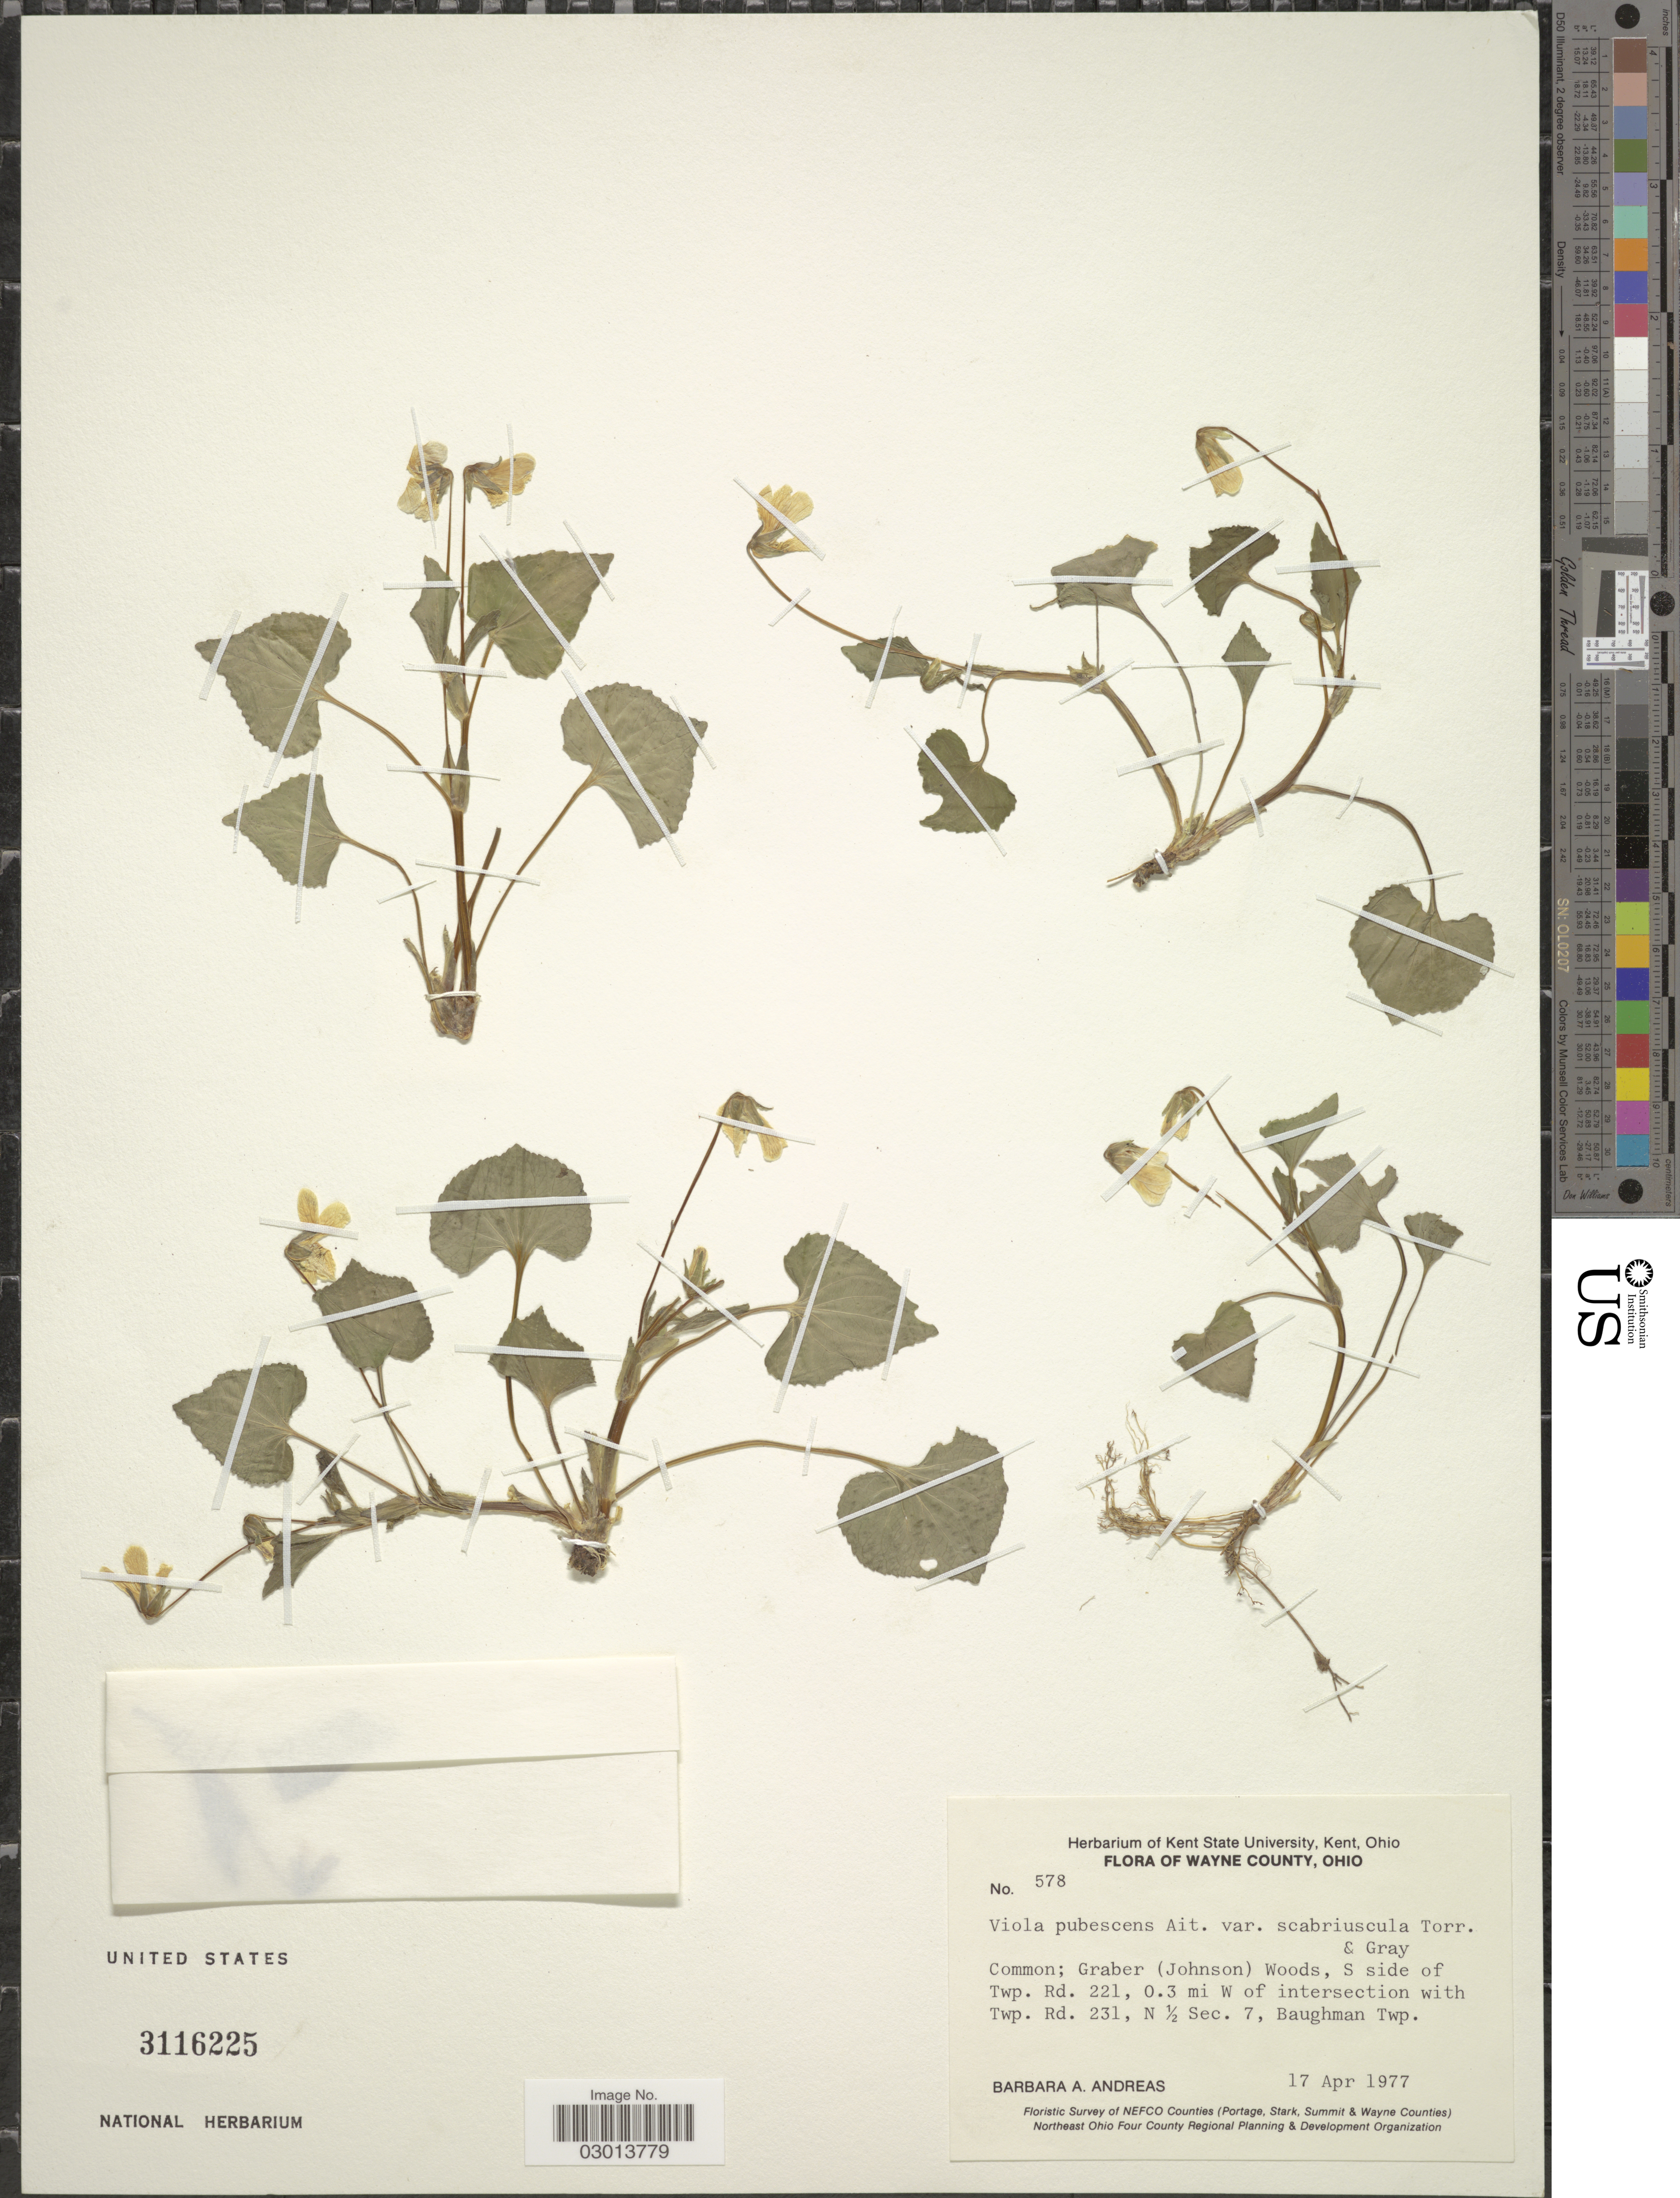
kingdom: Plantae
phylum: Tracheophyta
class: Magnoliopsida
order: Malpighiales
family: Violaceae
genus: Viola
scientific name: Viola pubescens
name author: Aiton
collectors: B. A. Andreas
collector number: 578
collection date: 1977-04-17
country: United States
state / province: Ohio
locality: Wayne County, Graber (Johnson) Woods, S side of Twp. Rd. 221, 0.3 mi W of intersection with Twp. Rd. 231, N½ Sec. 7, Baughman Twp.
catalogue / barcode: US 3116225